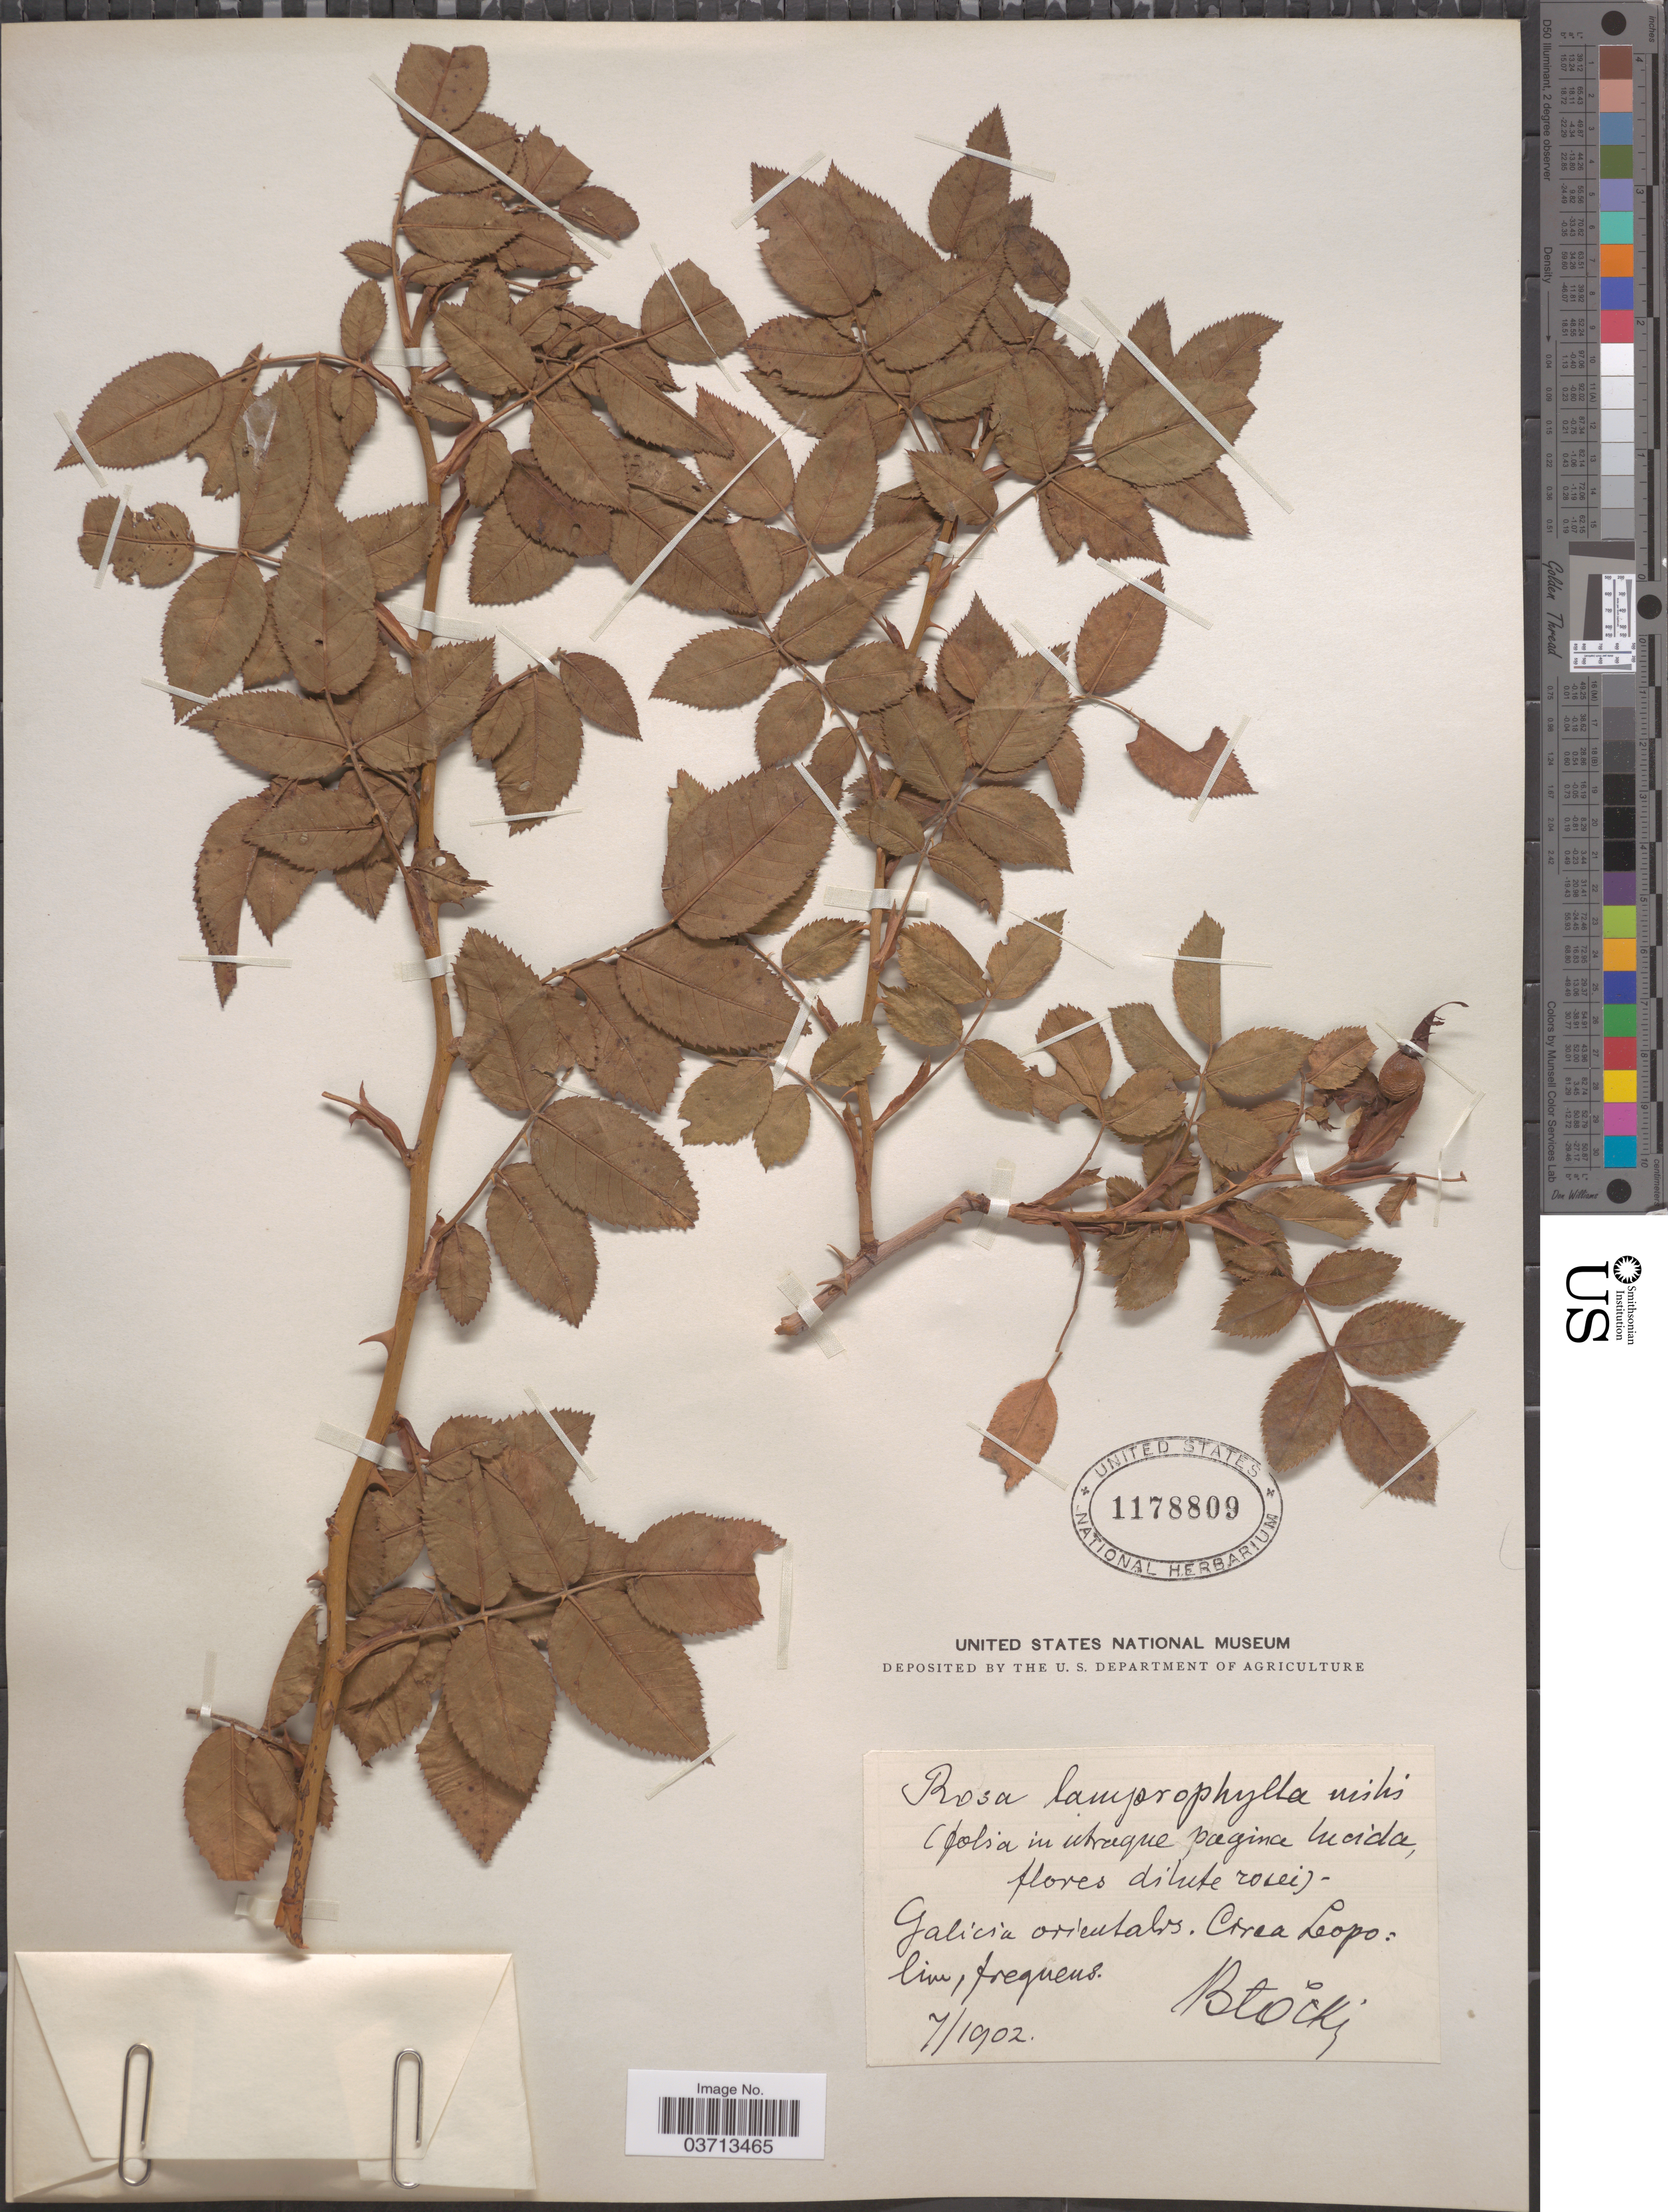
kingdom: Plantae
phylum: Tracheophyta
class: Magnoliopsida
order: Rosales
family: Rosaceae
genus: Rosa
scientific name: Rosa lamprophylla ined.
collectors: Blocki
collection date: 1902-07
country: Ukraine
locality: Galicia orientalis. Cerca Leopolim, frequens.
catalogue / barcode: US 1178809